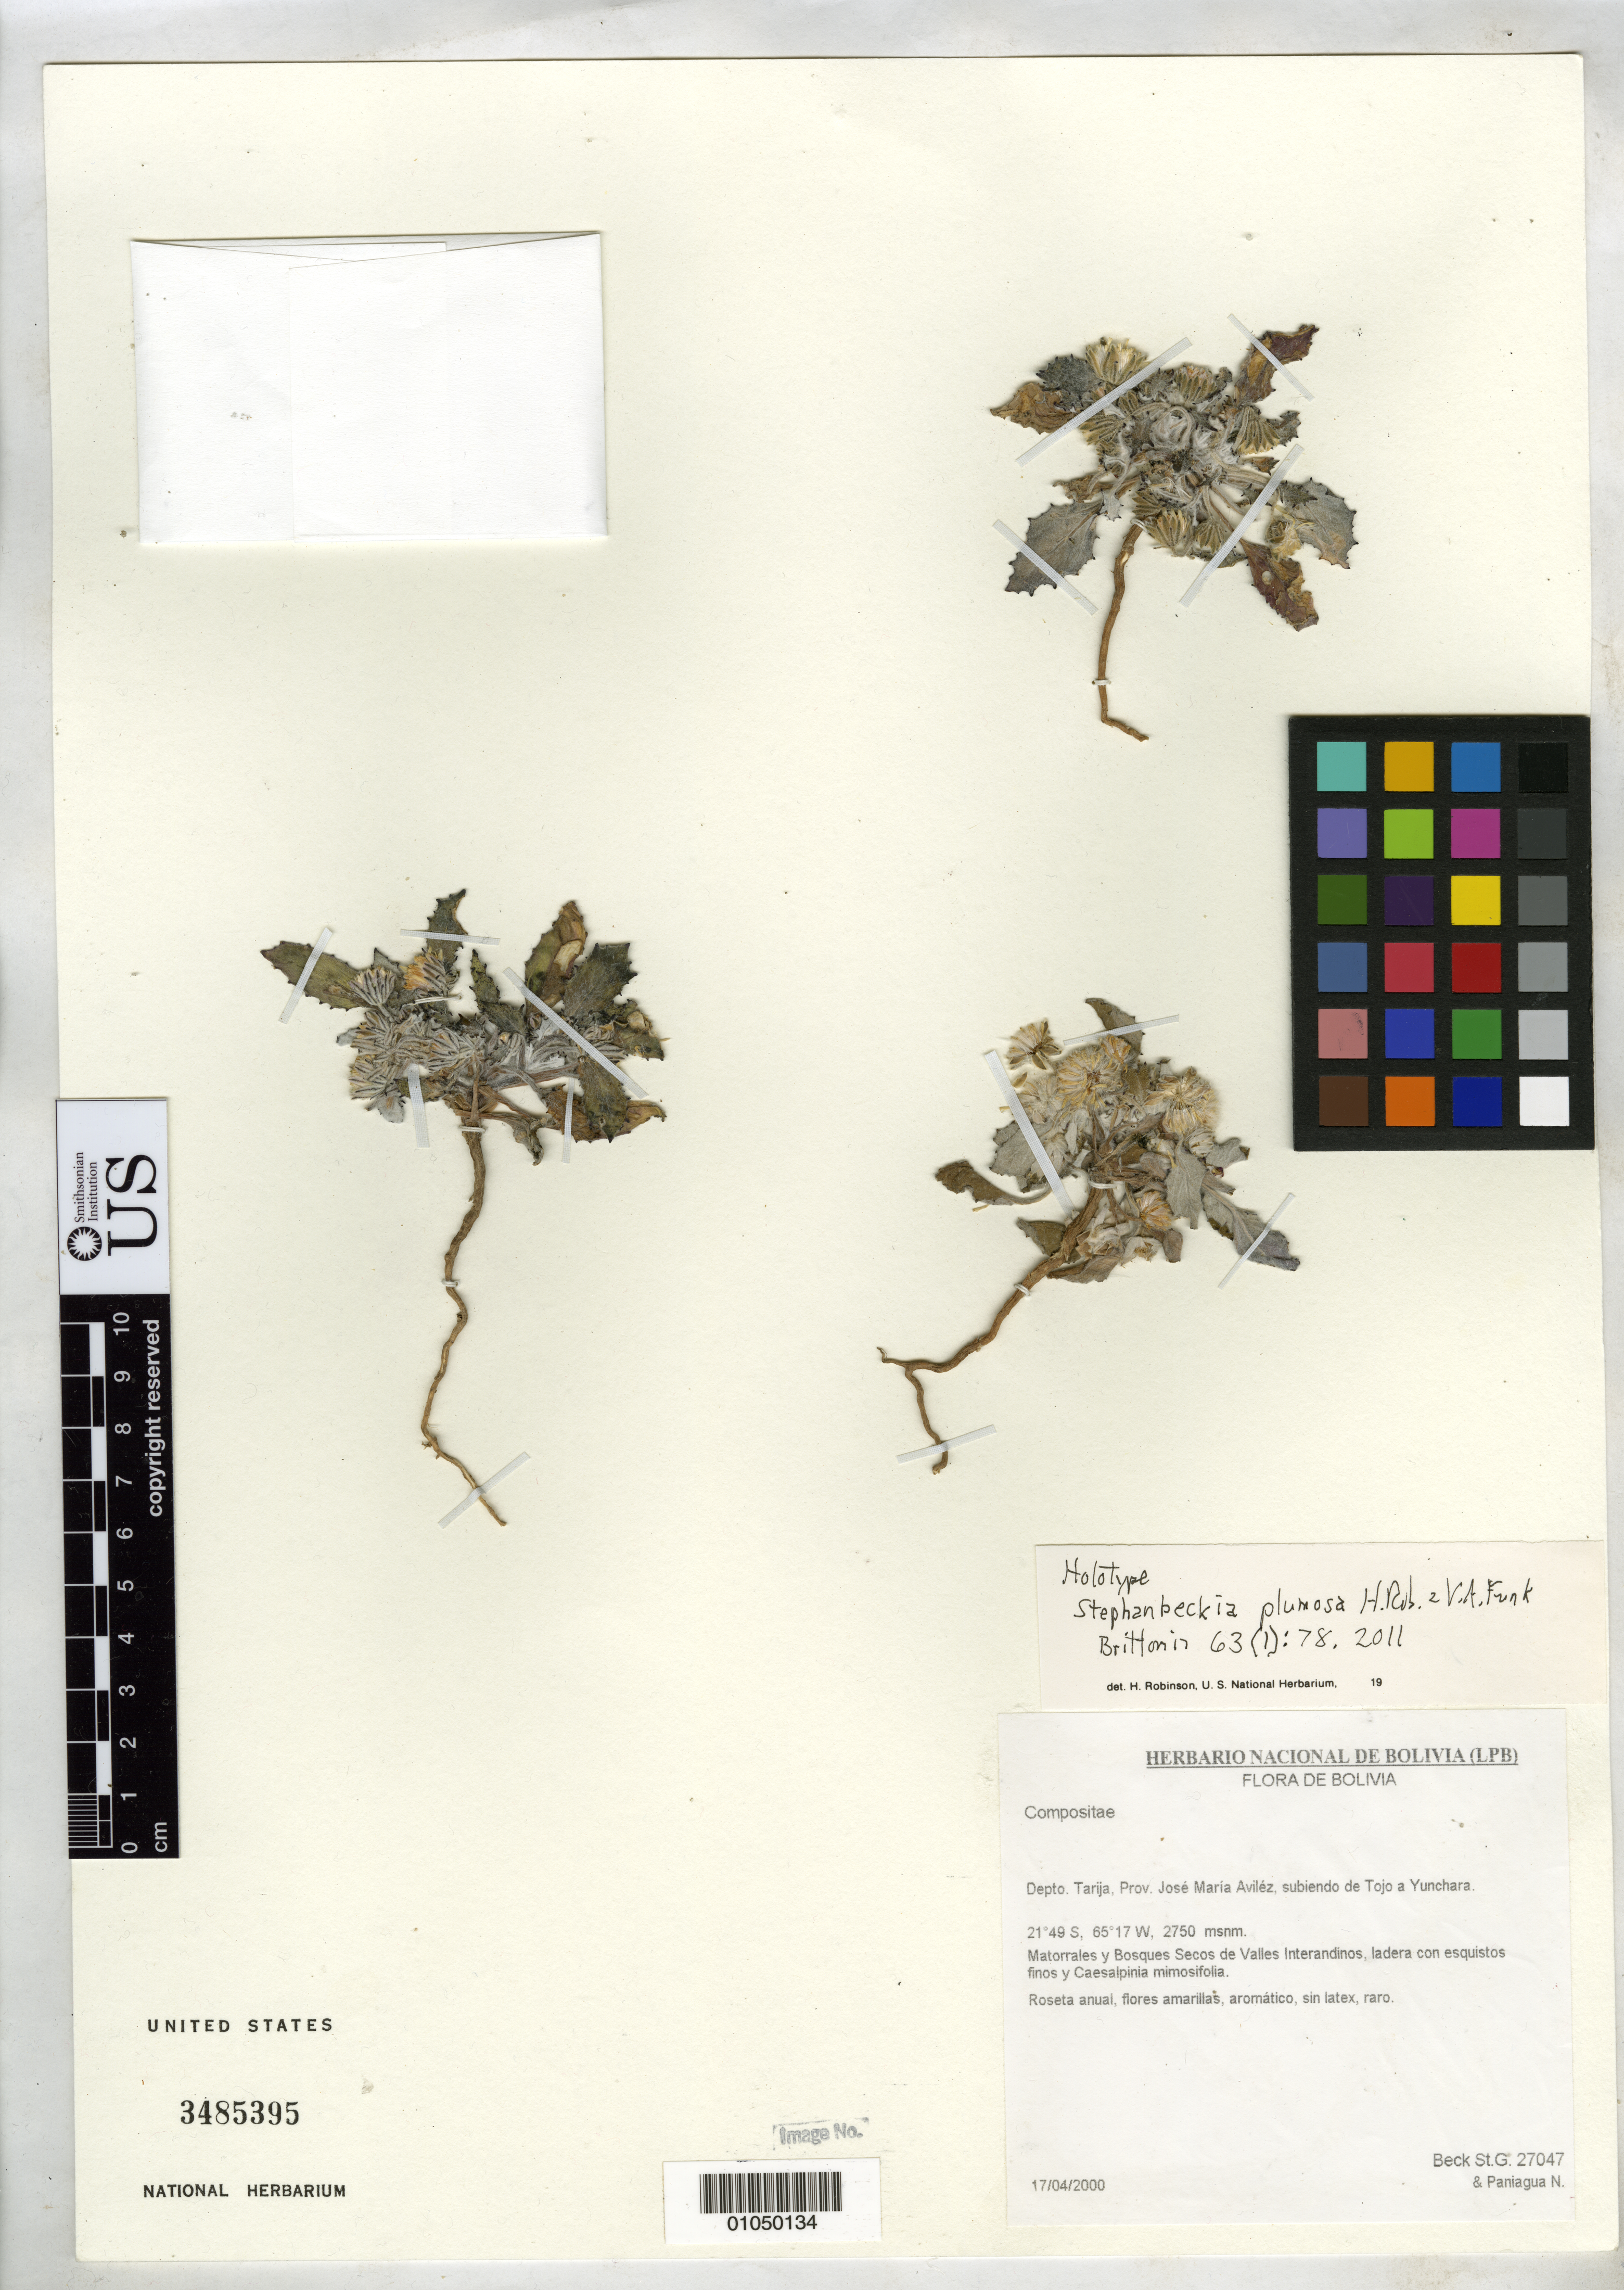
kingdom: Plantae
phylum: Tracheophyta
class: Magnoliopsida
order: Asterales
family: Asteraceae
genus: Stephanbeckia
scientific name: Stephanbeckia plumosa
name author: H. Rob. & V.A. Funk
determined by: Robinson, Harold E., (US)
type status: Holotype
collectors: S. G. Beck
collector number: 27047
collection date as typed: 17 Apr 2000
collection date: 2000-04-17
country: Bolivia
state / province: Tarija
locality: Depto. Tarija, Prov. José María Aviléz, subiendo de Tojo a Yunchara.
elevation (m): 2750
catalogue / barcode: US 3485395